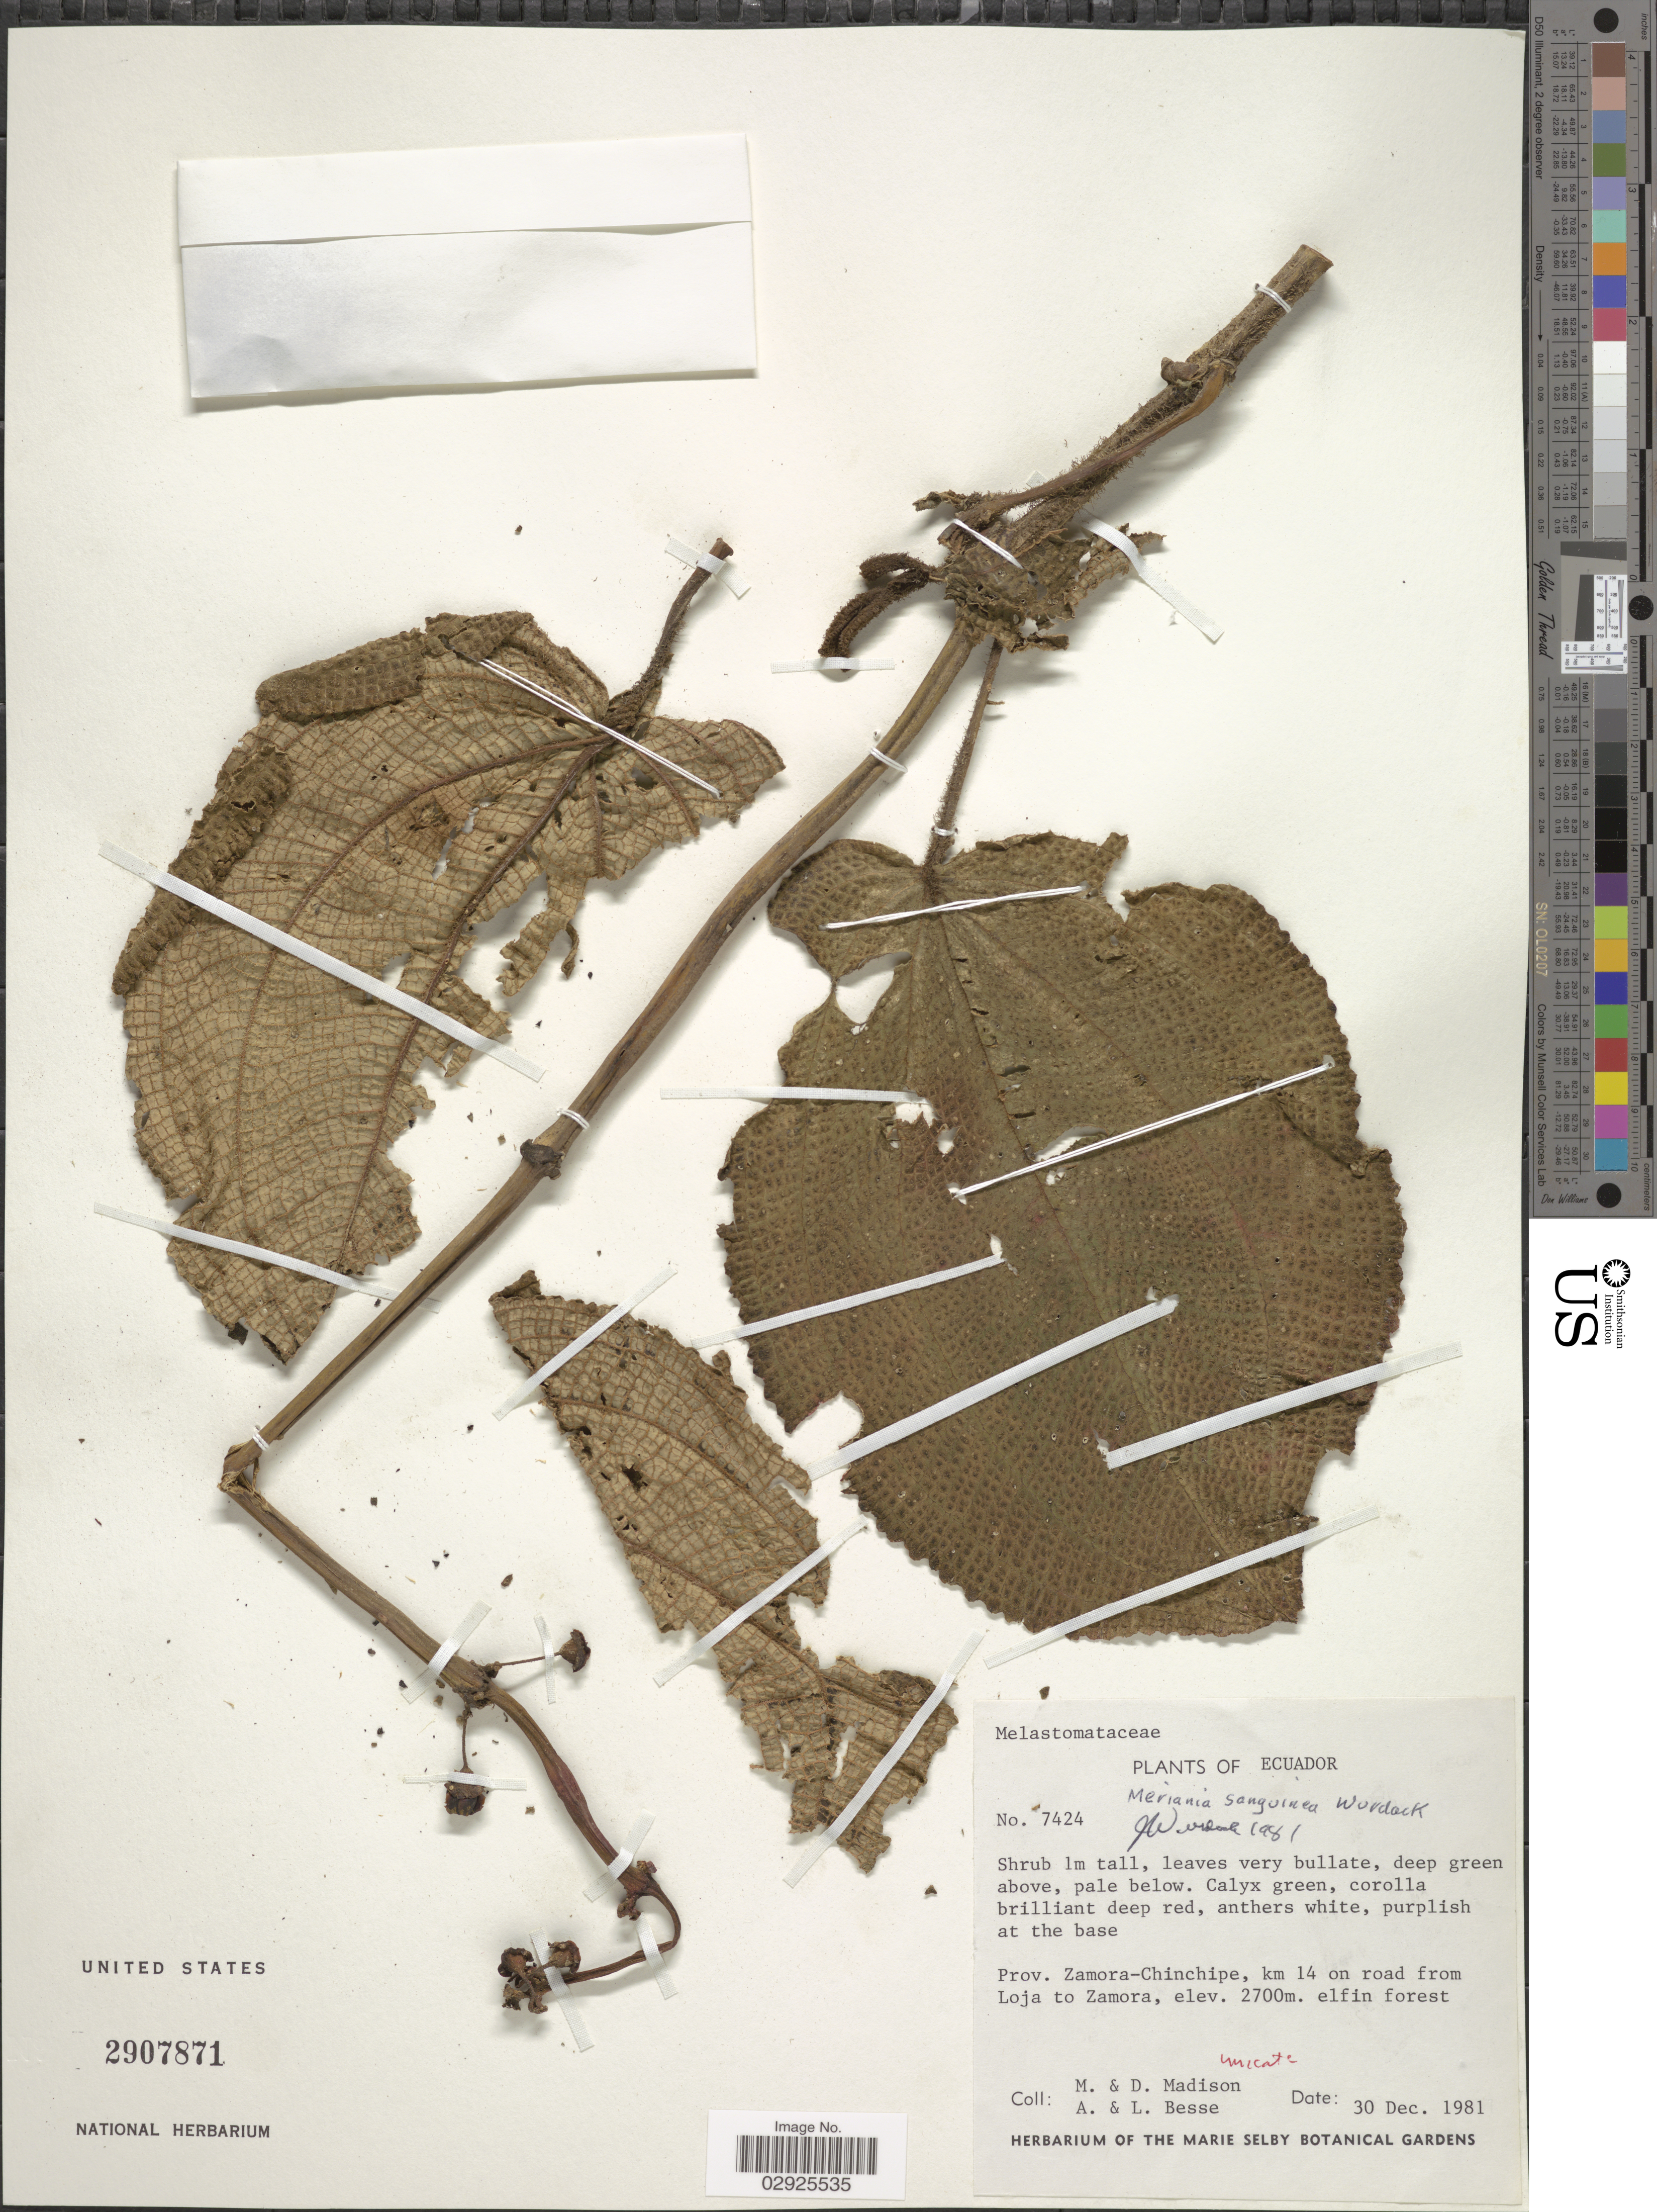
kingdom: Plantae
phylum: Tracheophyta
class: Magnoliopsida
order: Myrtales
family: Melastomataceae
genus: Meriania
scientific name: Meriania sanguinea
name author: Wurdack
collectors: M. Madison, D. Madison, A. Besse & L. Besse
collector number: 7424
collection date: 1981-12-30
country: Ecuador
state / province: Zamora-Chinchipe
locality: Km 14 on road from Loja to Zamora.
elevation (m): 2700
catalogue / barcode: US 2907871